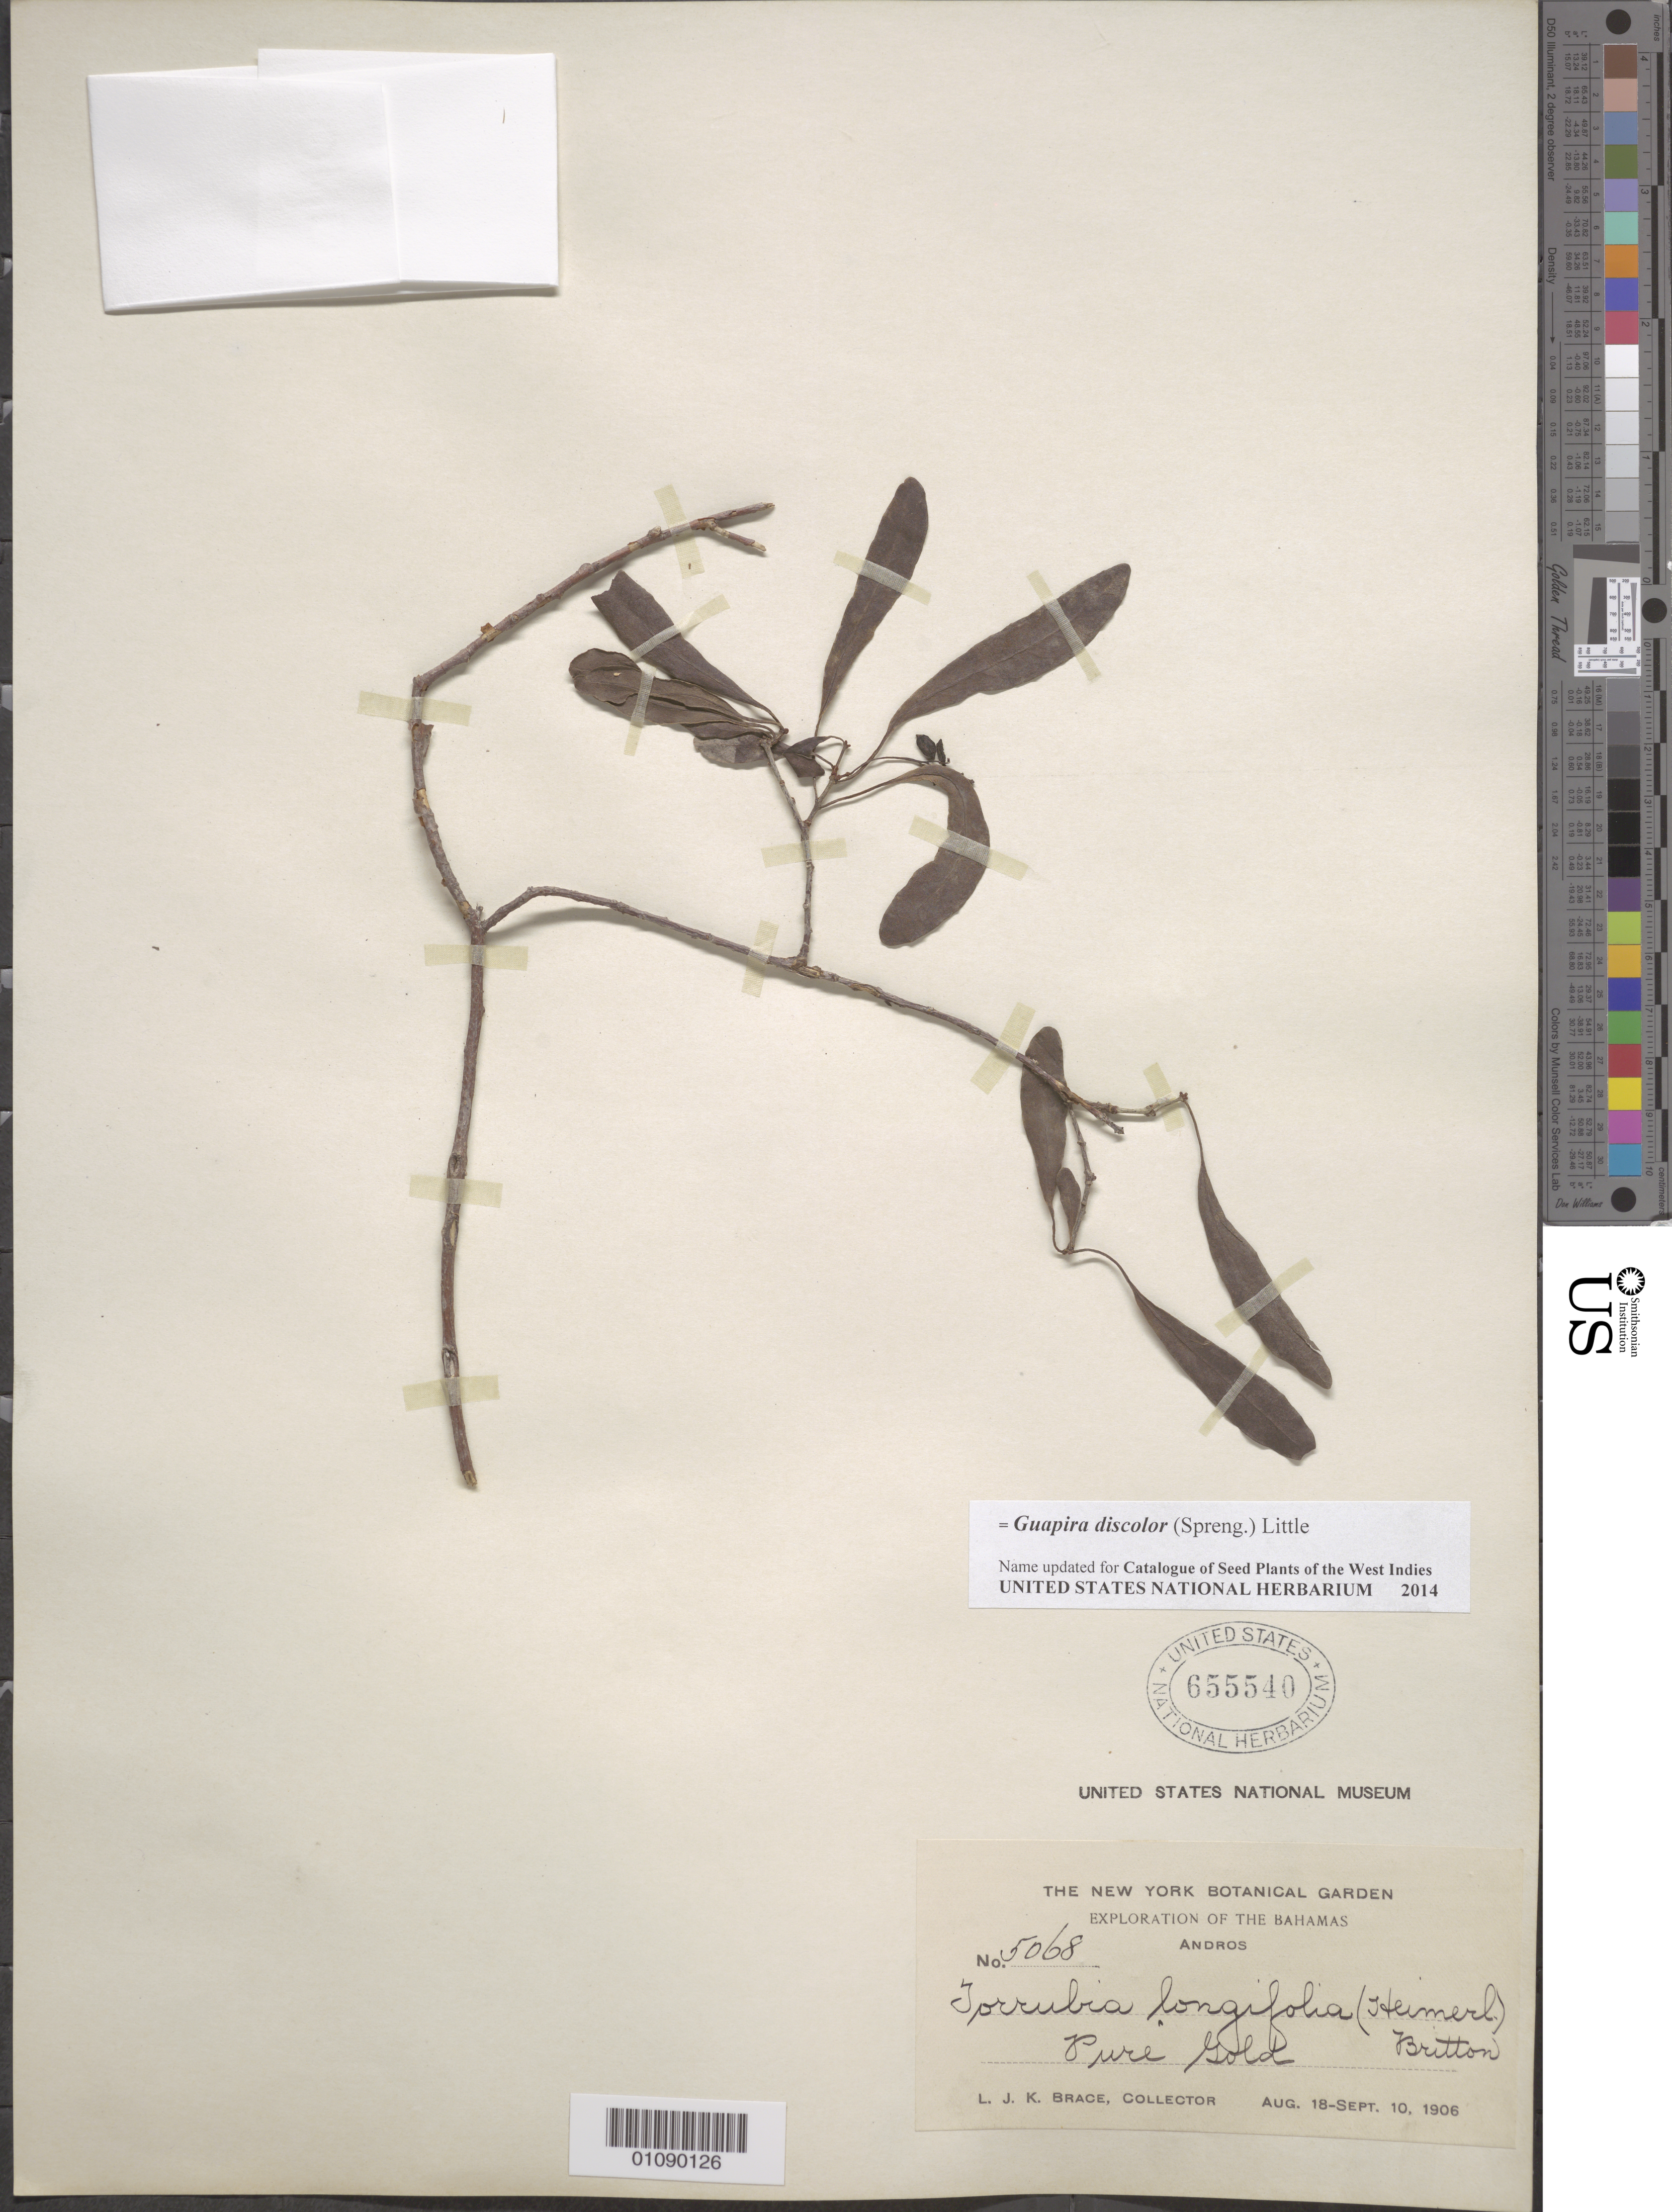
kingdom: Plantae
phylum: Tracheophyta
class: Magnoliopsida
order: Caryophyllales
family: Nyctaginaceae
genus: Guapira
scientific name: Guapira discolor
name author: (Spreng.) Little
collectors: L. J. K. Brace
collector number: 5068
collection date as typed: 18 Aug 1906 to 10 Sep 1906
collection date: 1906-08-18/1906-09-10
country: Bahamas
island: Andros I.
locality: Pure Gold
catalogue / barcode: US 655540